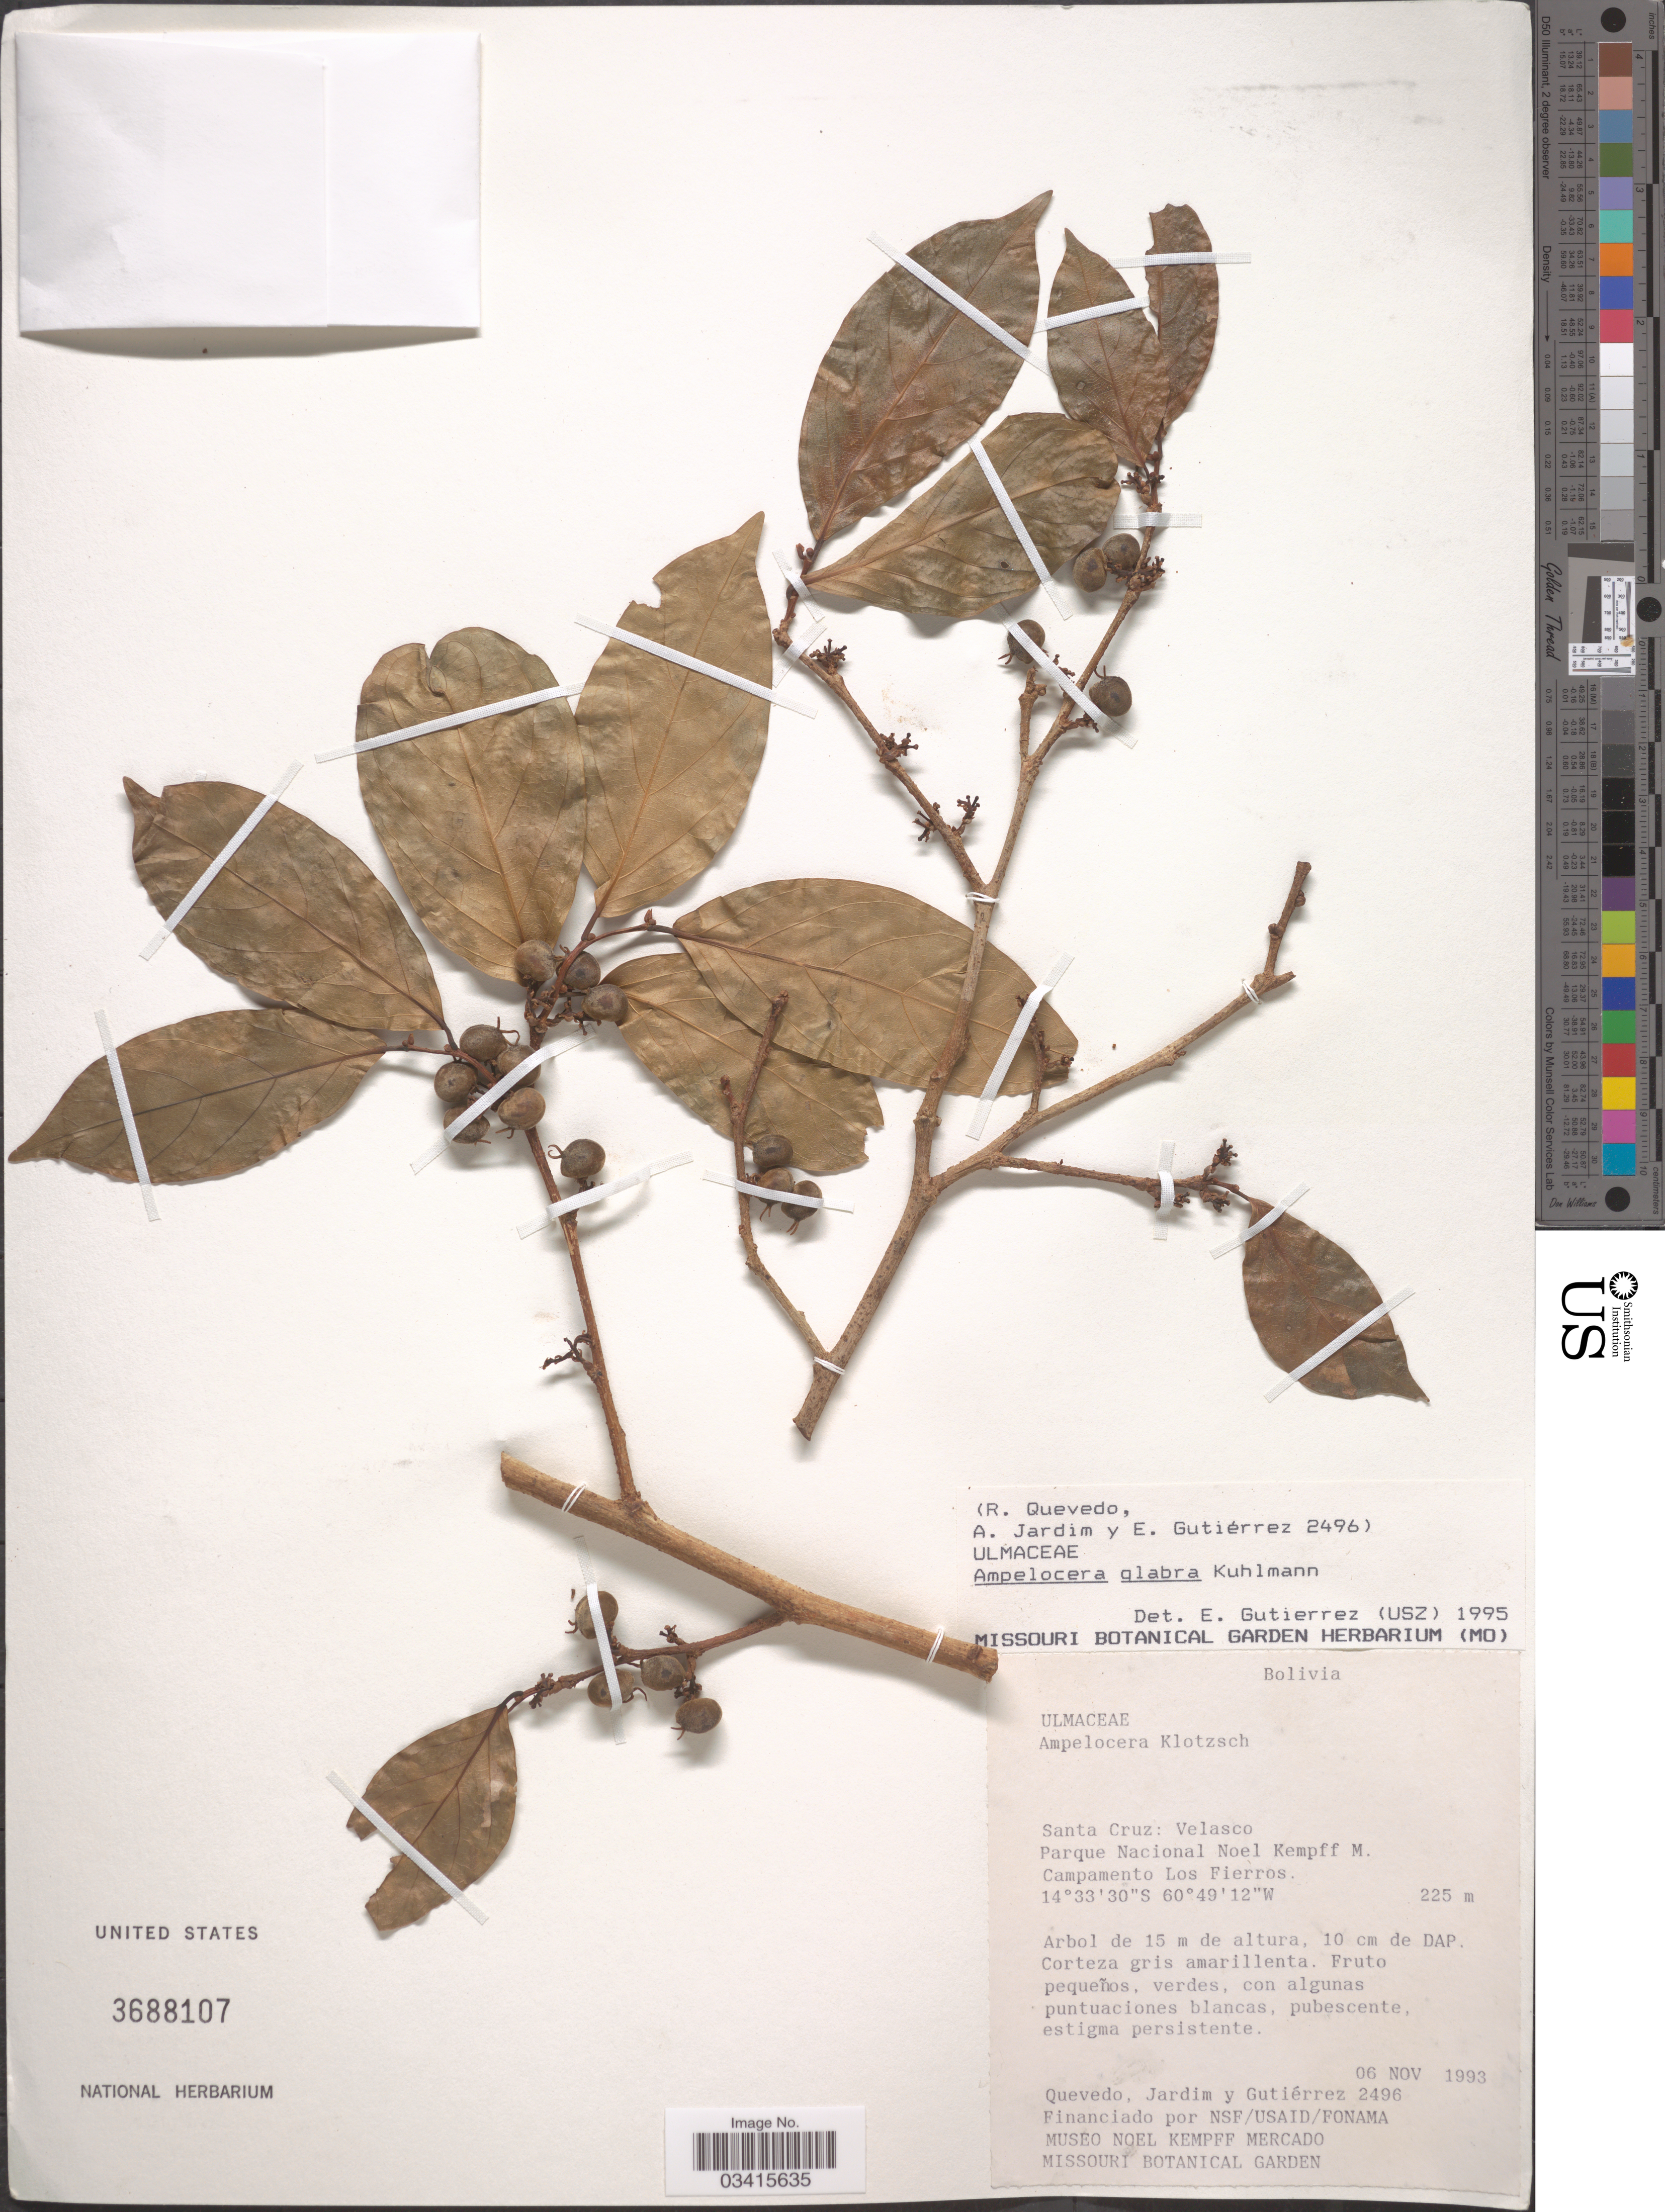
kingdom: Plantae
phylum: Tracheophyta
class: Magnoliopsida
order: Rosales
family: Cannabaceae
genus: Ampelocera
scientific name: Ampelocera glabra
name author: Kuhlm.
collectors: -- Quevedo, Jardim, -- & Gutiérrez, --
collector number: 2496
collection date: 1993-11-06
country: Bolivia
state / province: Santa Cruz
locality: Velasco. Parque Nacional Noel Kempff M. Campamento Los Fierros.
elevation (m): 225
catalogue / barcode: US 3688107